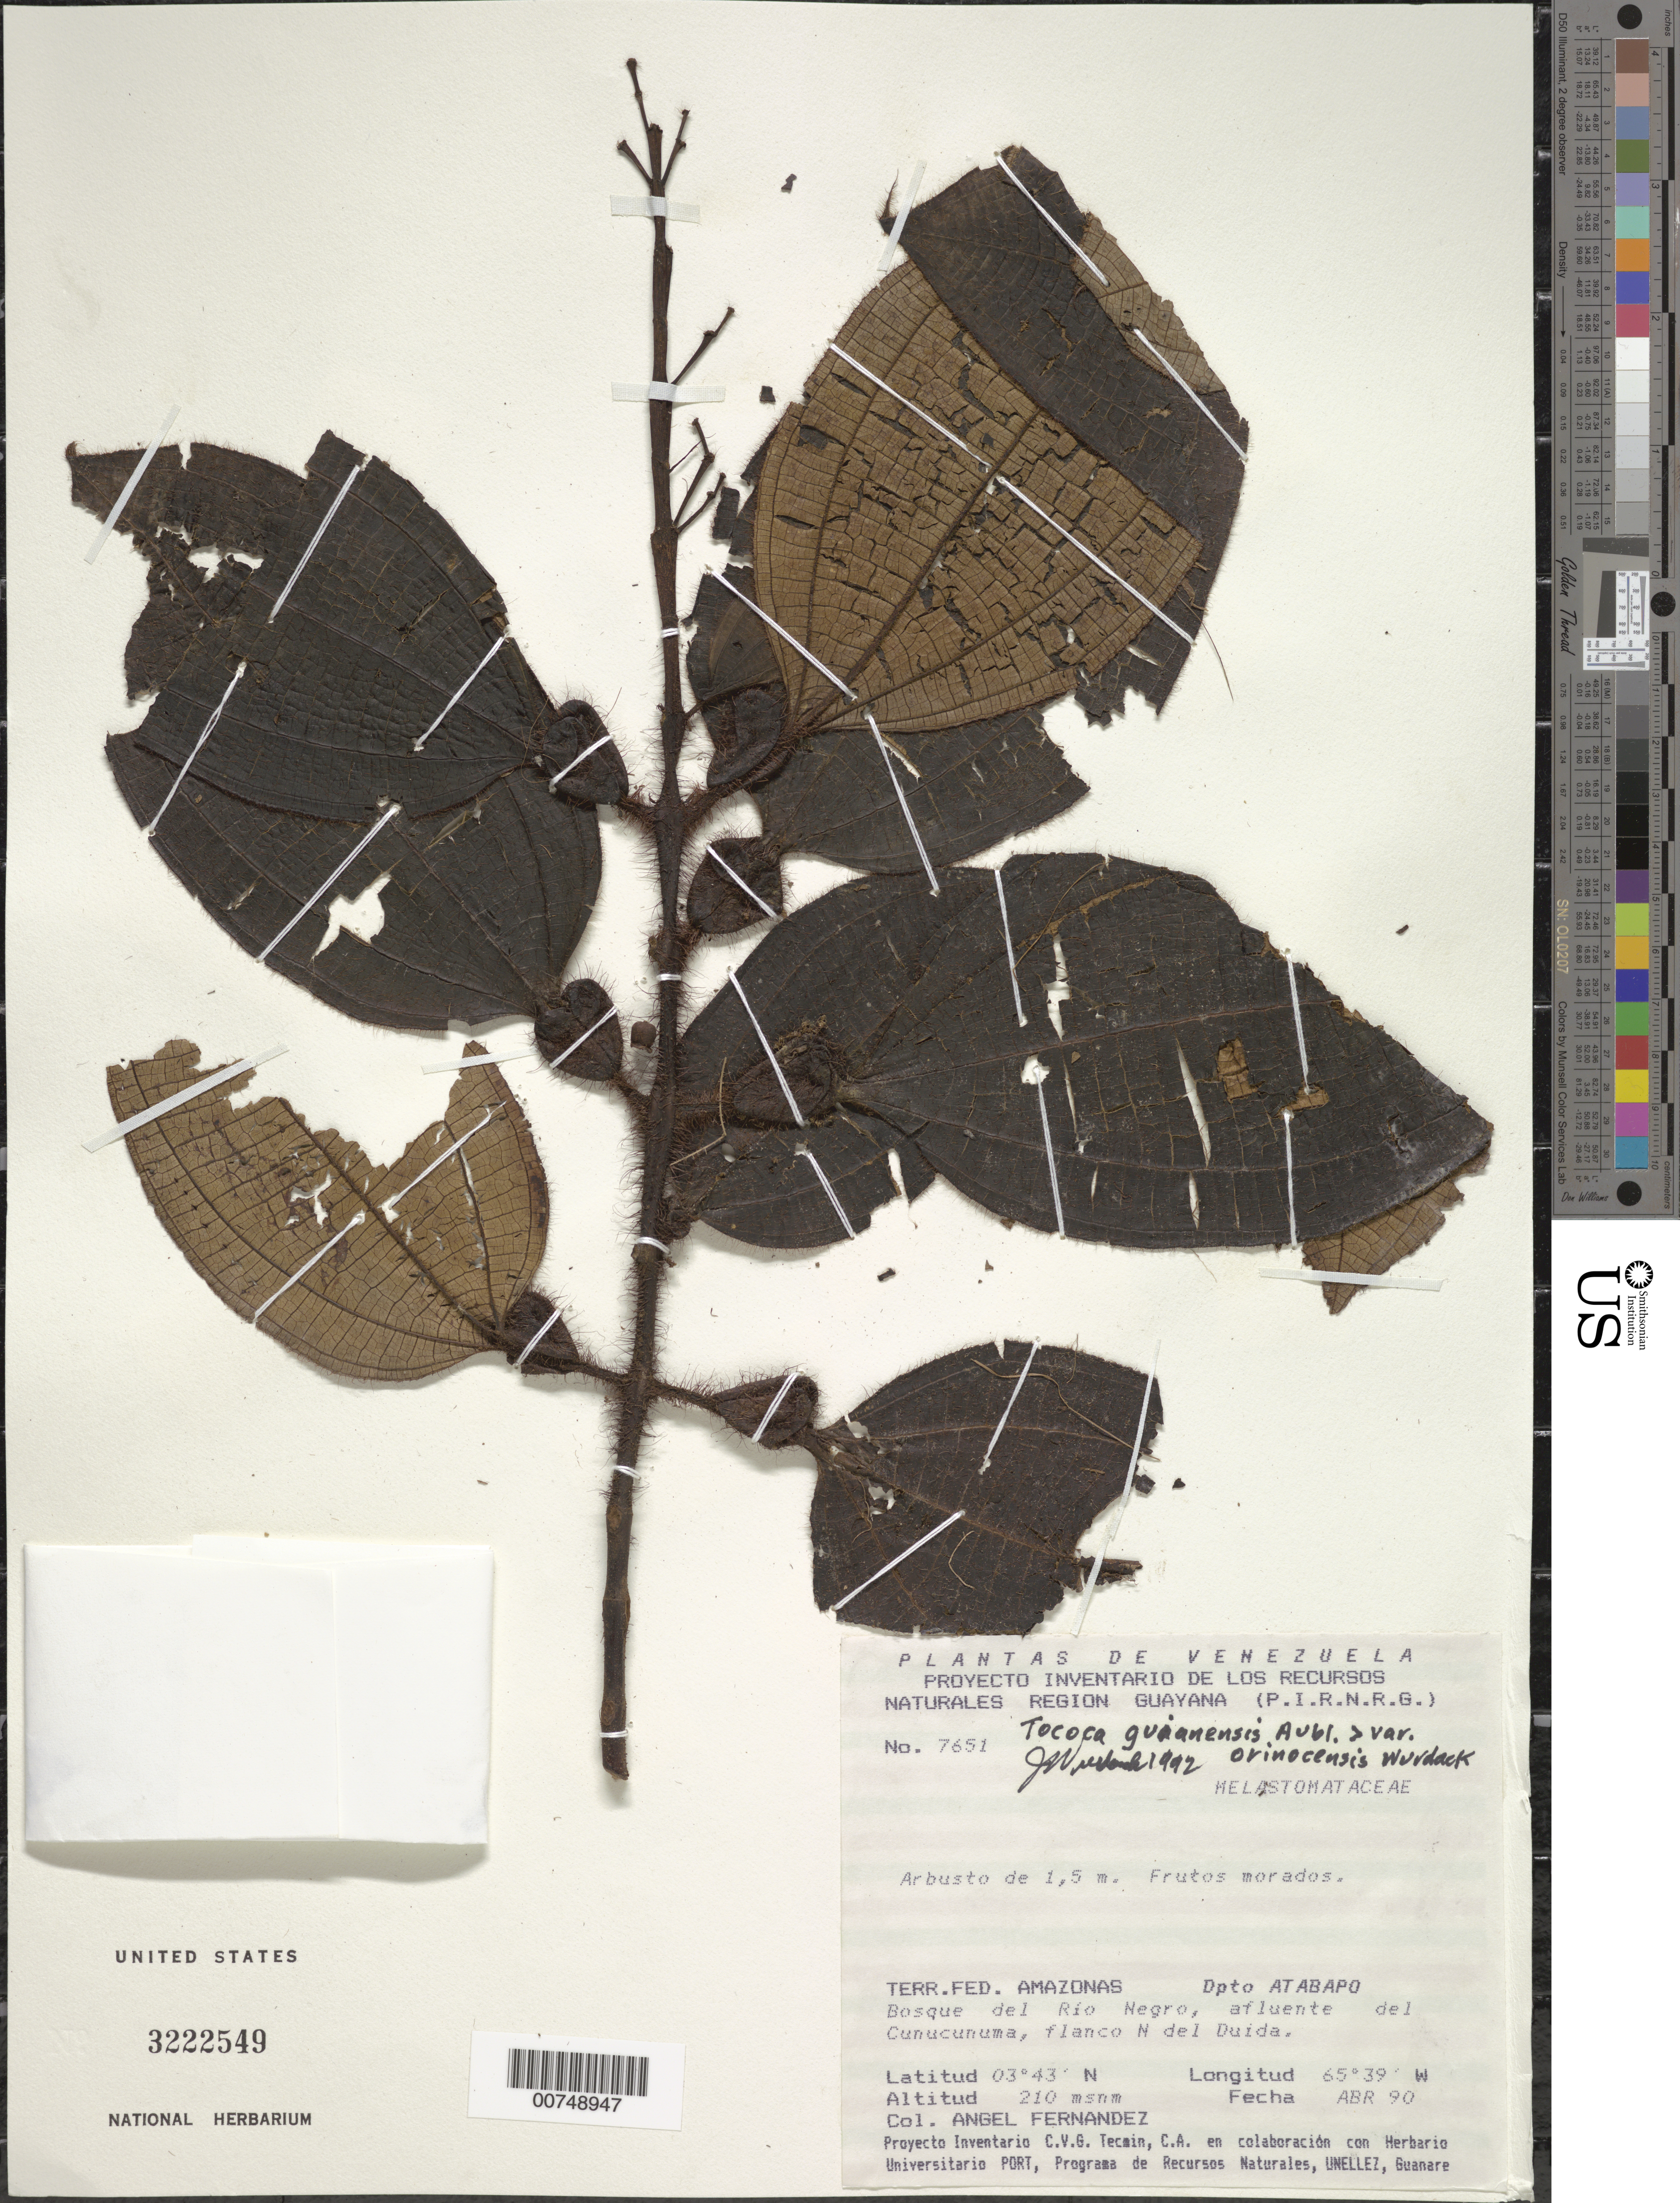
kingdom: Plantae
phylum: Tracheophyta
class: Magnoliopsida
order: Myrtales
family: Melastomataceae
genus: Tococa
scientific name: Tococa guianensis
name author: Aubl.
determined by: Wurdack, John J., (US), US (UNITED STATES)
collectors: A. Fernández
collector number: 7651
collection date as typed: Apr-90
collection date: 1990-04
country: Venezuela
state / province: Amazonas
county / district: Atabapo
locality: Río Negro, afluente del Cunucunama, flanco N del Duída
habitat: Bosque del Rio Negro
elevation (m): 210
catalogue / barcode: US 3222549